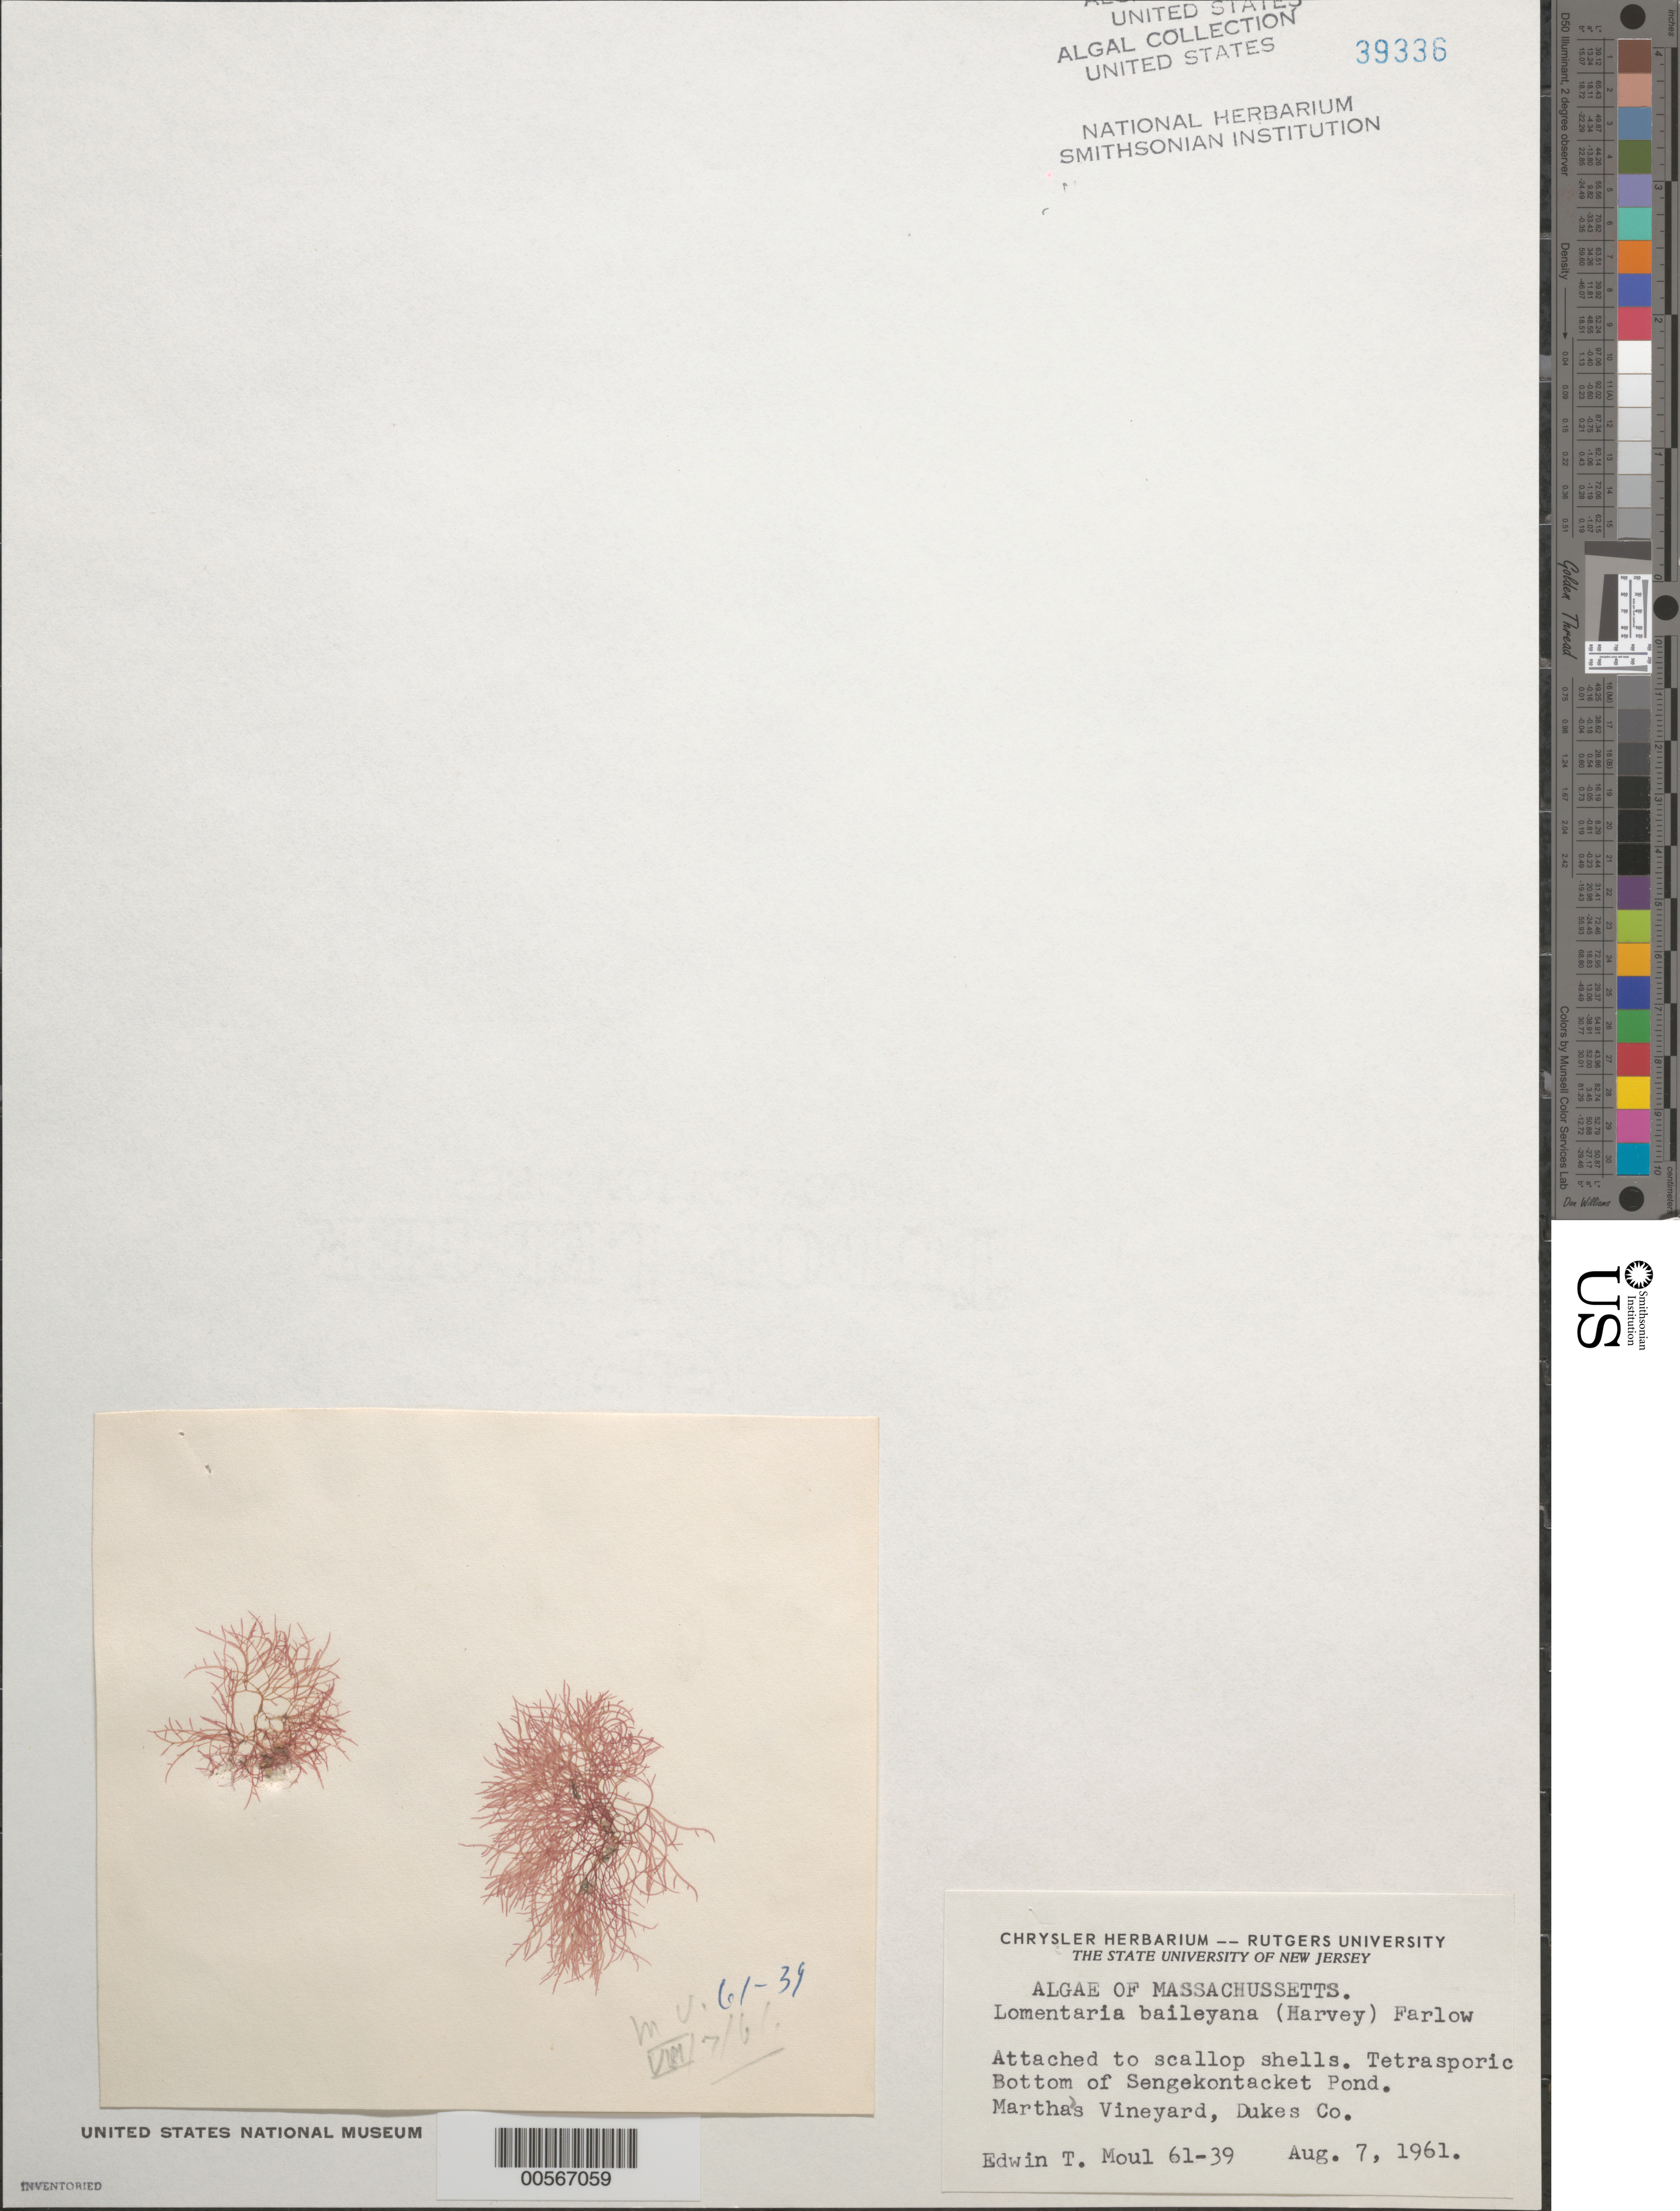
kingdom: Plantae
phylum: Rhodophyta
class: Florideophyceae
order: Rhodymeniales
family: Lomentariaceae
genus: Hooperia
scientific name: Hooperia divaricata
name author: (Durant) M.J. Wynne et al.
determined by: Algae name updating Project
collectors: E. T. Moul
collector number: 61-39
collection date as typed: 07 Aug 1961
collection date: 1961-08-07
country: United States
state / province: Massachusetts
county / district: Dukes County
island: Martha's Vineyard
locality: Sengekontacket Pond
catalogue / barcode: US 39336